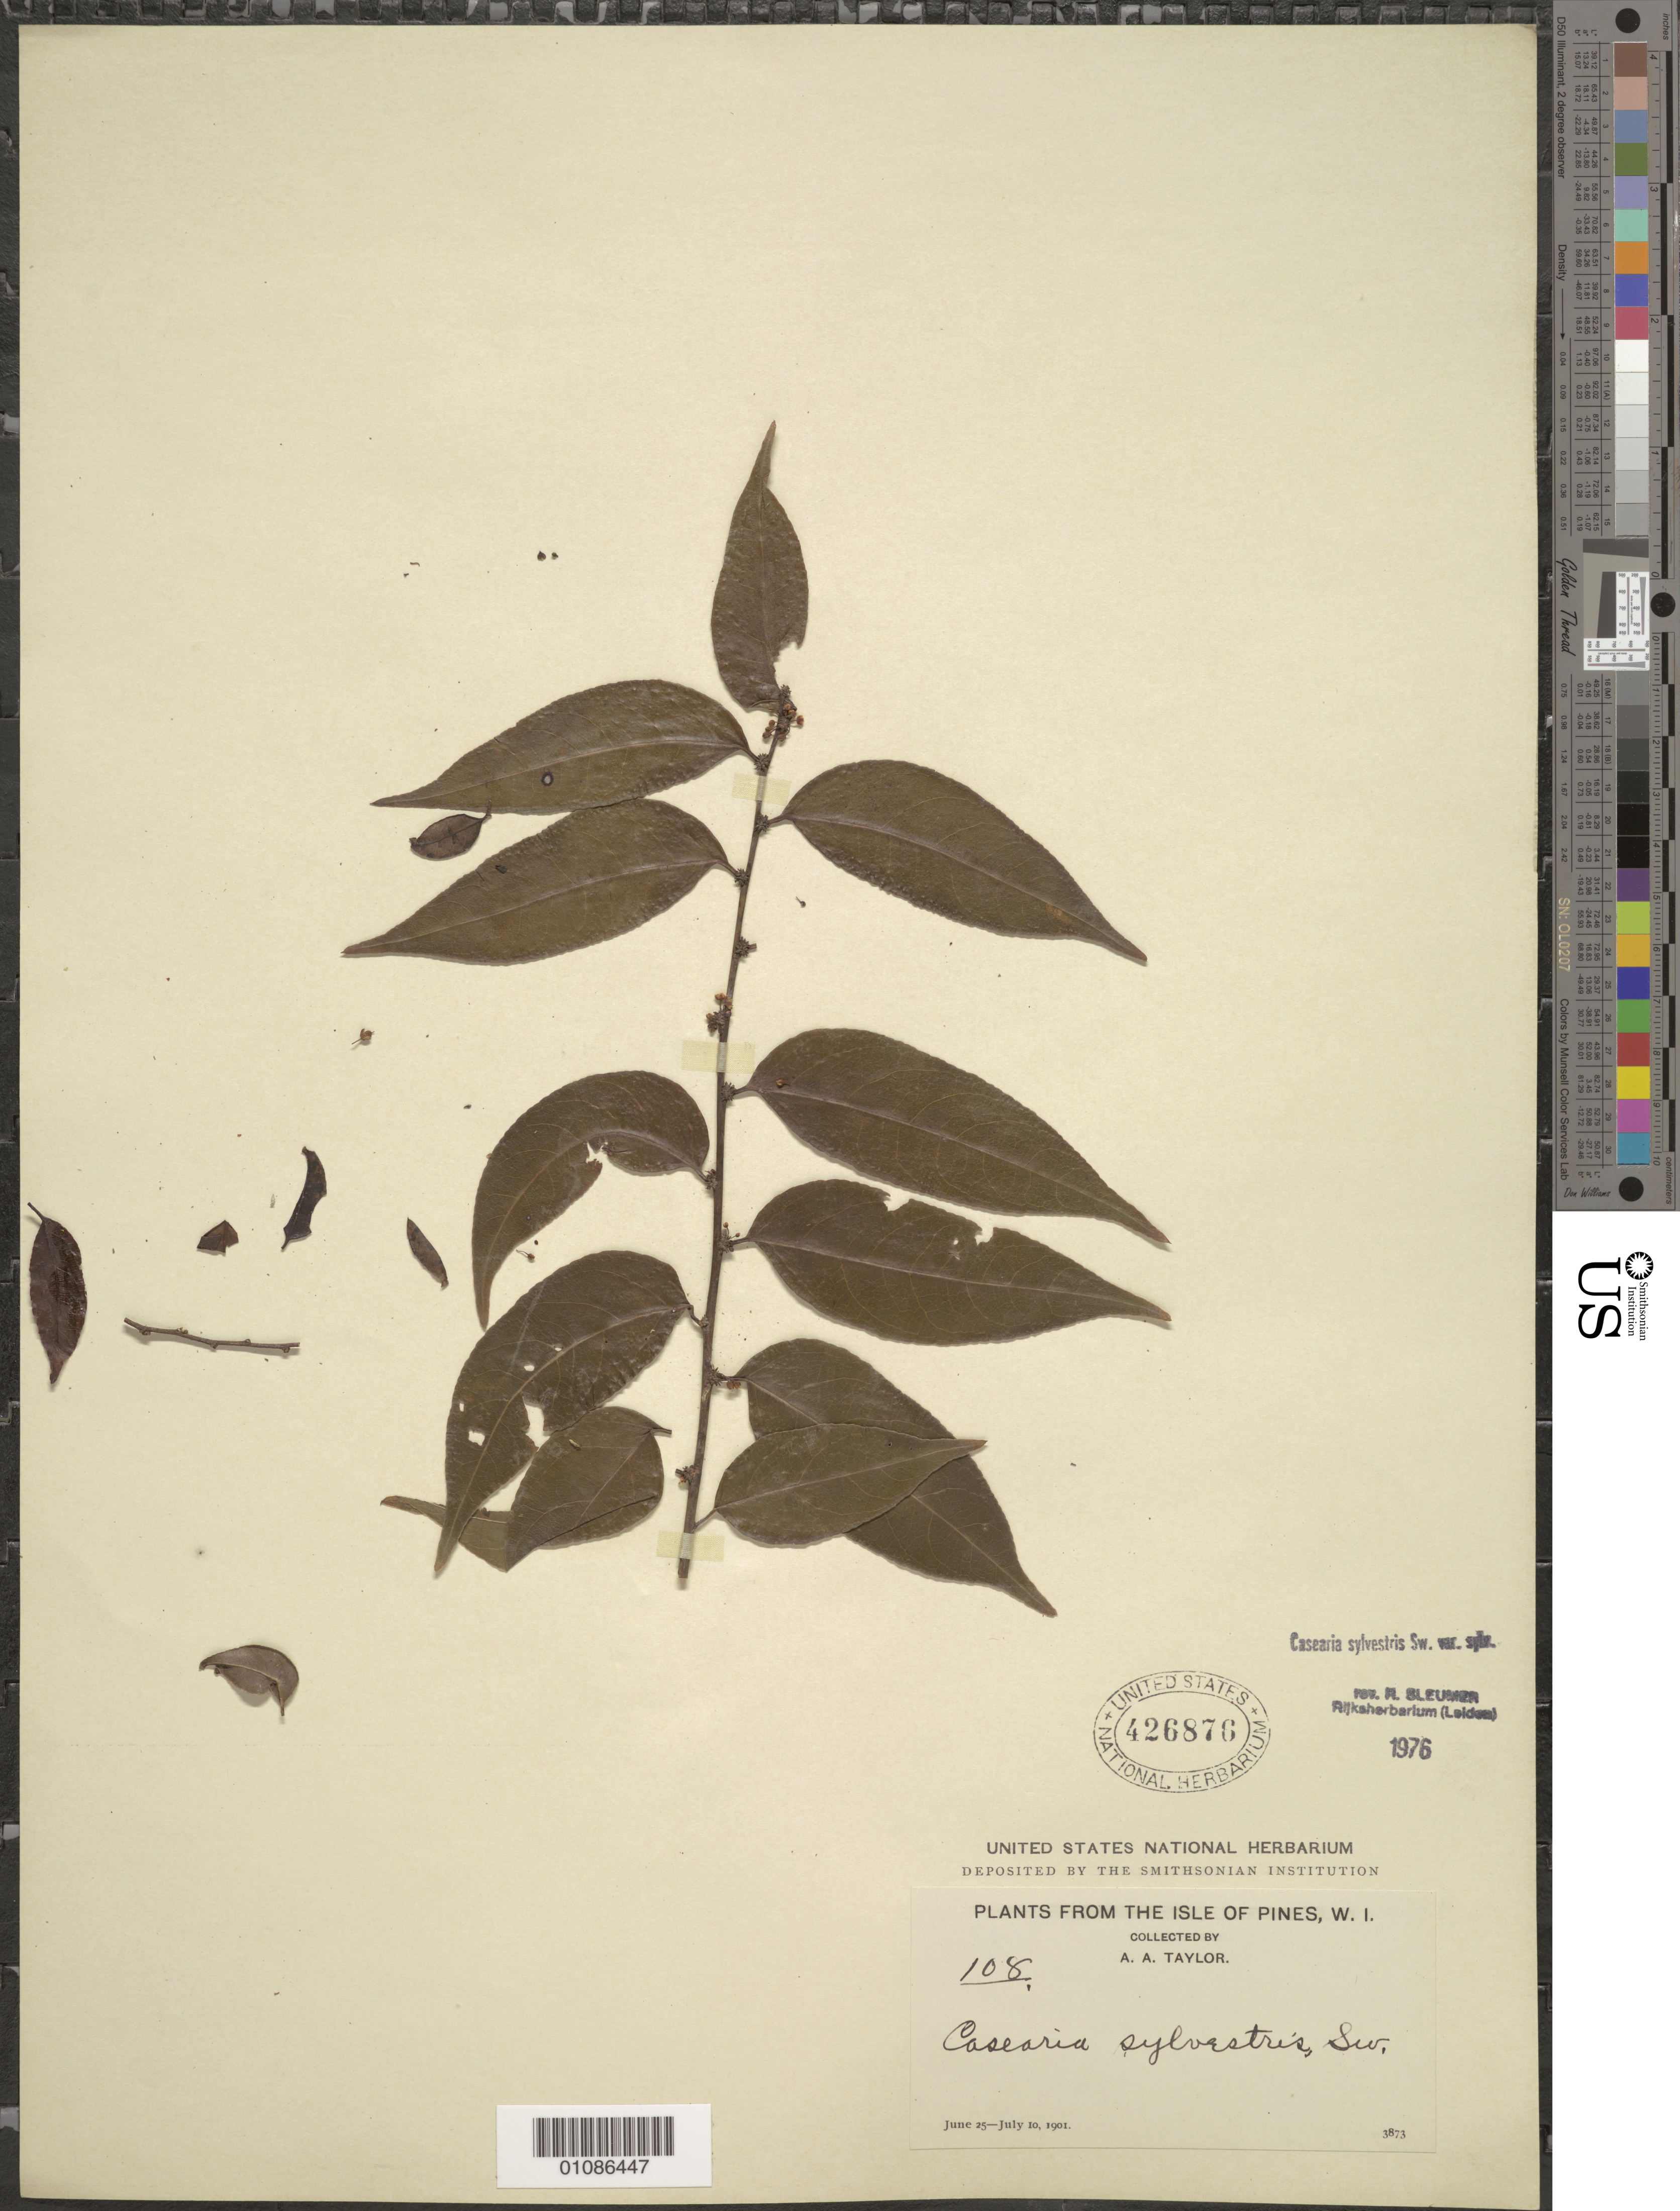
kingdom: Plantae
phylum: Tracheophyta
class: Magnoliopsida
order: Malpighiales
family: Salicaceae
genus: Casearia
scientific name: Casearia sylvestris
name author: Sw.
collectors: A. A. Taylor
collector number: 108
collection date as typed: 25 Jun 1901 to 10 Jul 1901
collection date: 1901-06-25/1901-07-10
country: Cuba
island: Isla de la Juventud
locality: Isle of Pines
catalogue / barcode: US 426876